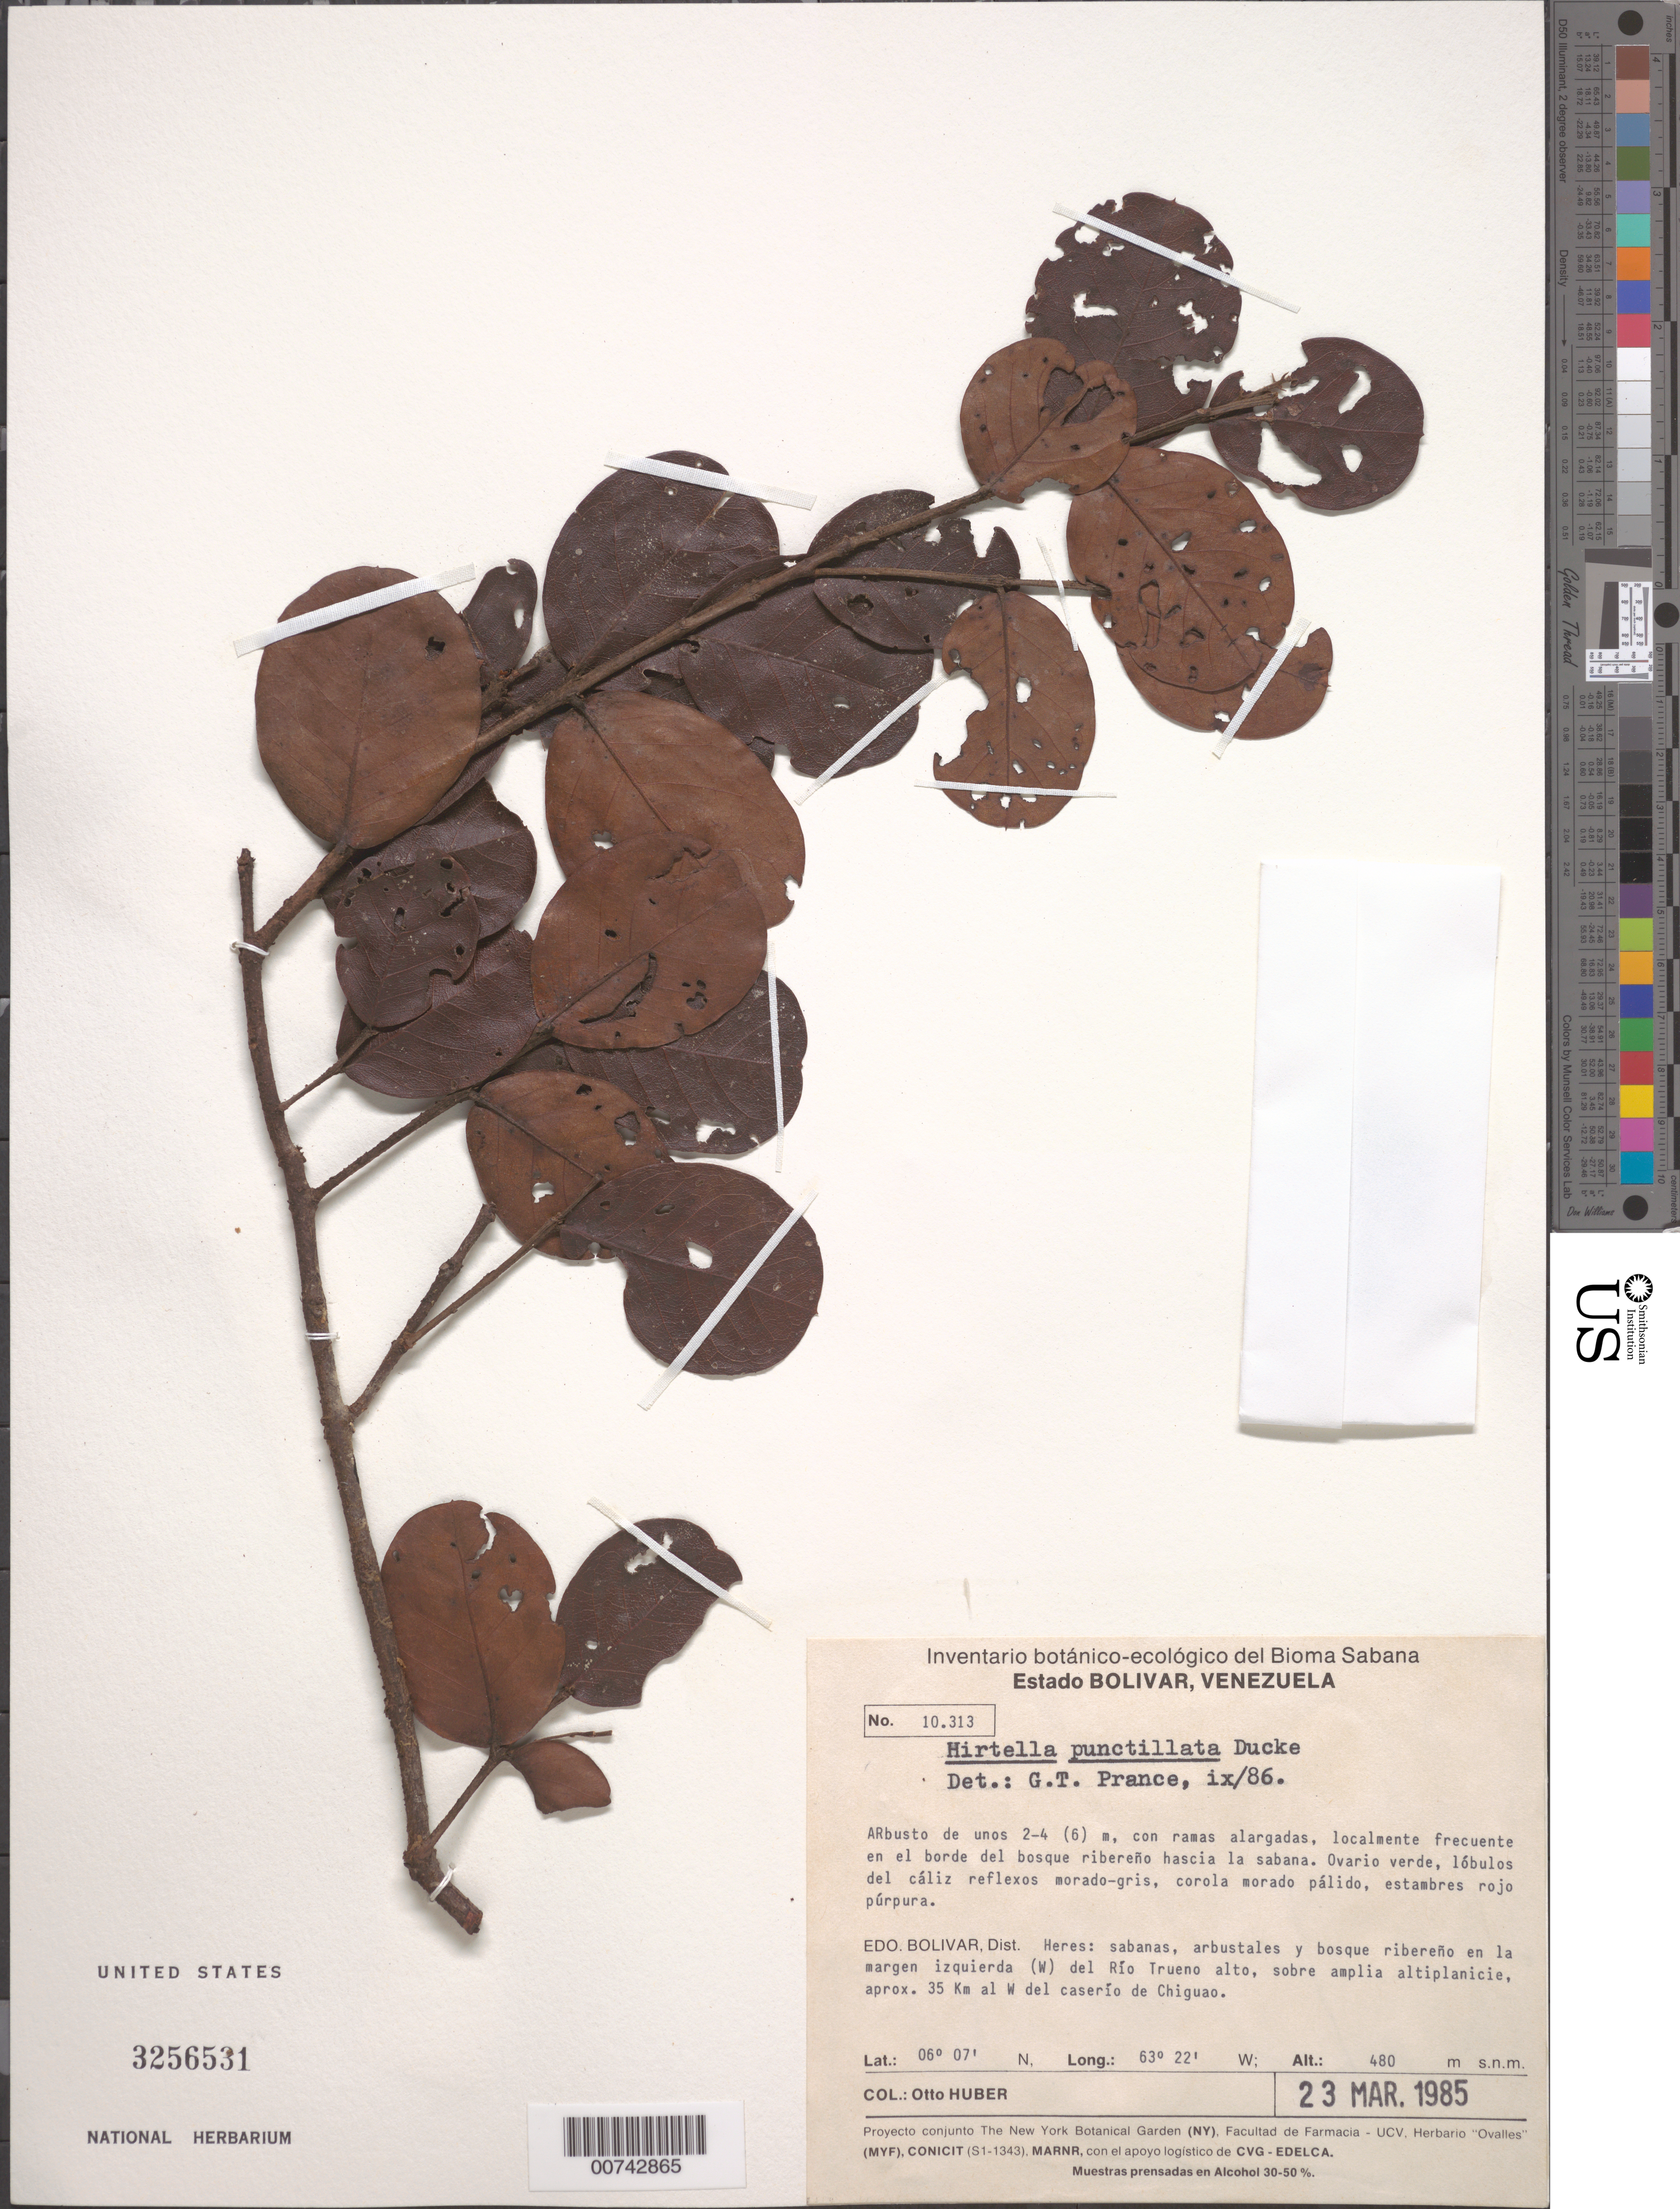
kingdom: Plantae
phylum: Tracheophyta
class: Magnoliopsida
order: Malpighiales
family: Chrysobalanaceae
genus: Hirtella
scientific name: Hirtella punctillata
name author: Ducke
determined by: Prance, G. T.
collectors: O. Huber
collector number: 10313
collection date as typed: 23-Mar-85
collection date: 1985-03-23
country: Venezuela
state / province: Bolívar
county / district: Heres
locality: Río Trueno, 35 km W del caserío de Chiguao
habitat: Sabanas, arbustales y bosque ribereno en la margen izquierda (W) del rio, sobre amplia altiplanicie; en el borde del bosque ribereno hascia la sabana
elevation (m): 480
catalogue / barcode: US 3256531